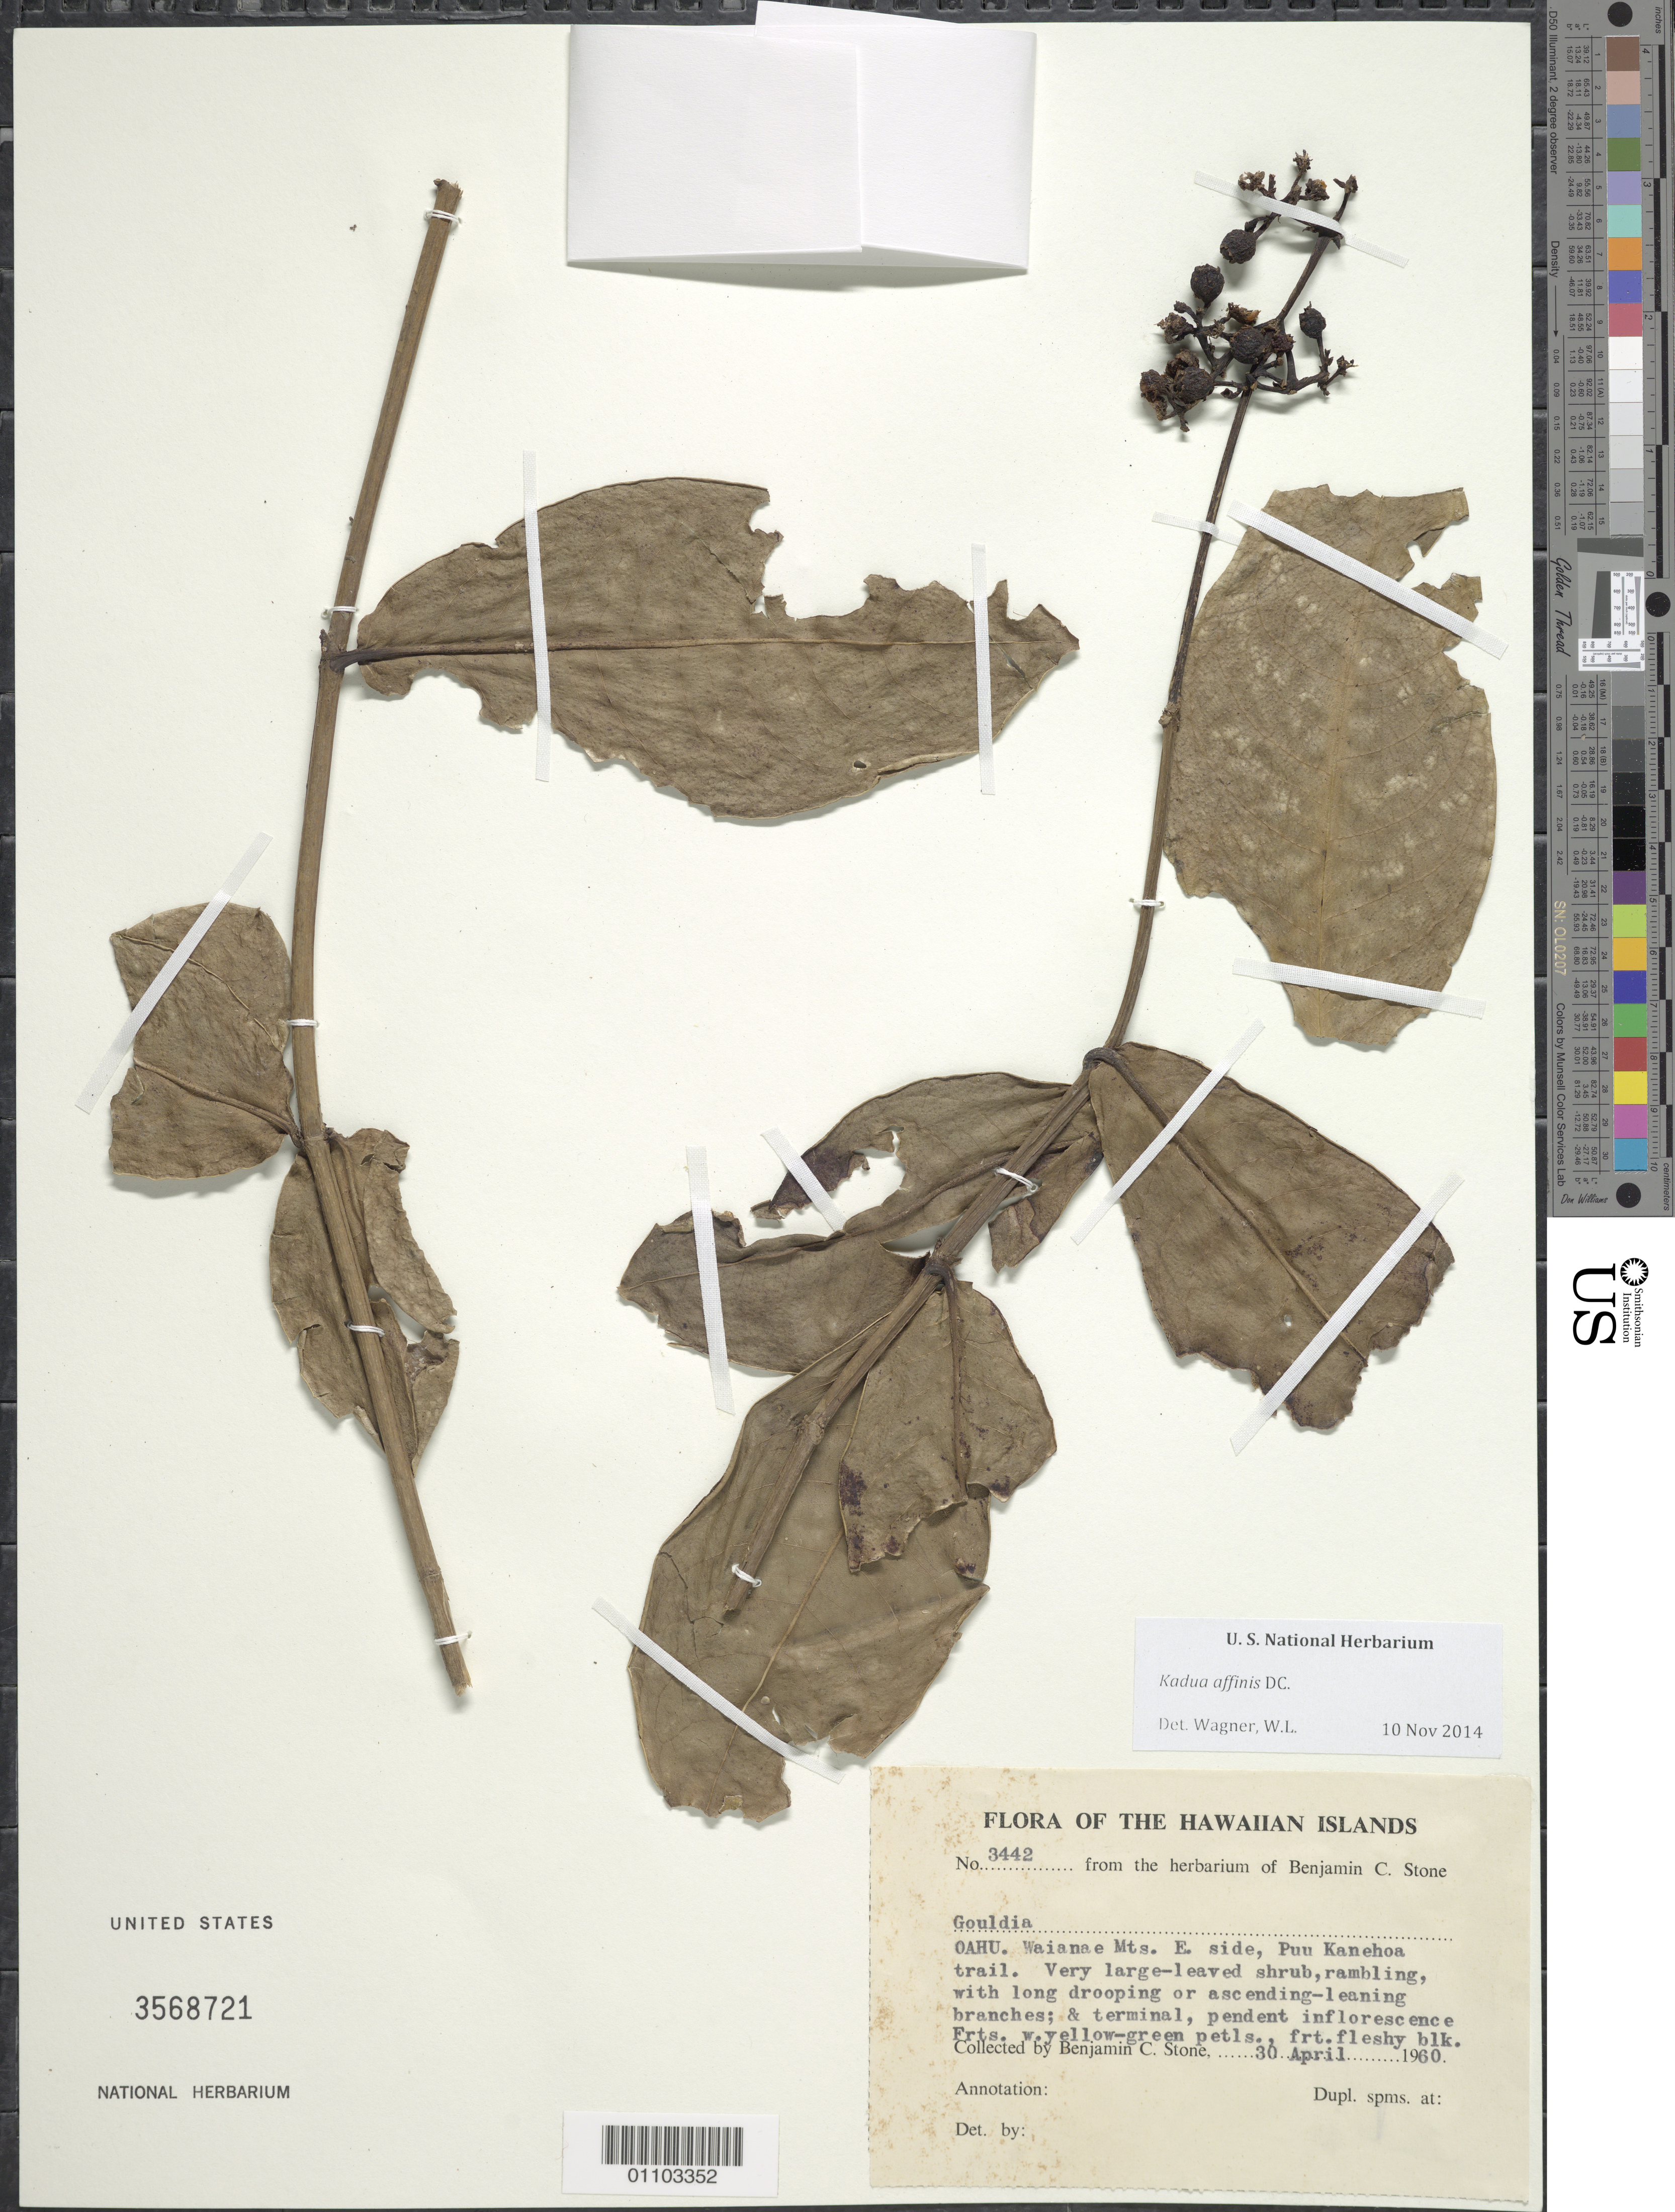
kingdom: Plantae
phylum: Tracheophyta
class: Magnoliopsida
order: Gentianales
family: Rubiaceae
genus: Kadua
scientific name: Kadua affinis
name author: DC.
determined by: Wagner, W. L., (BOT), Smithsonian Institution - National Museum of Natural History (UNITED STATES)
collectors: B. C. Stone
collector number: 3442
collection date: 1960-04-30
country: United States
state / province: Hawaii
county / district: Honolulu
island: Oahu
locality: Oahu, Waianae Mts., E. side,Puu Kanehoa Trail.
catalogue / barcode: US 3568721